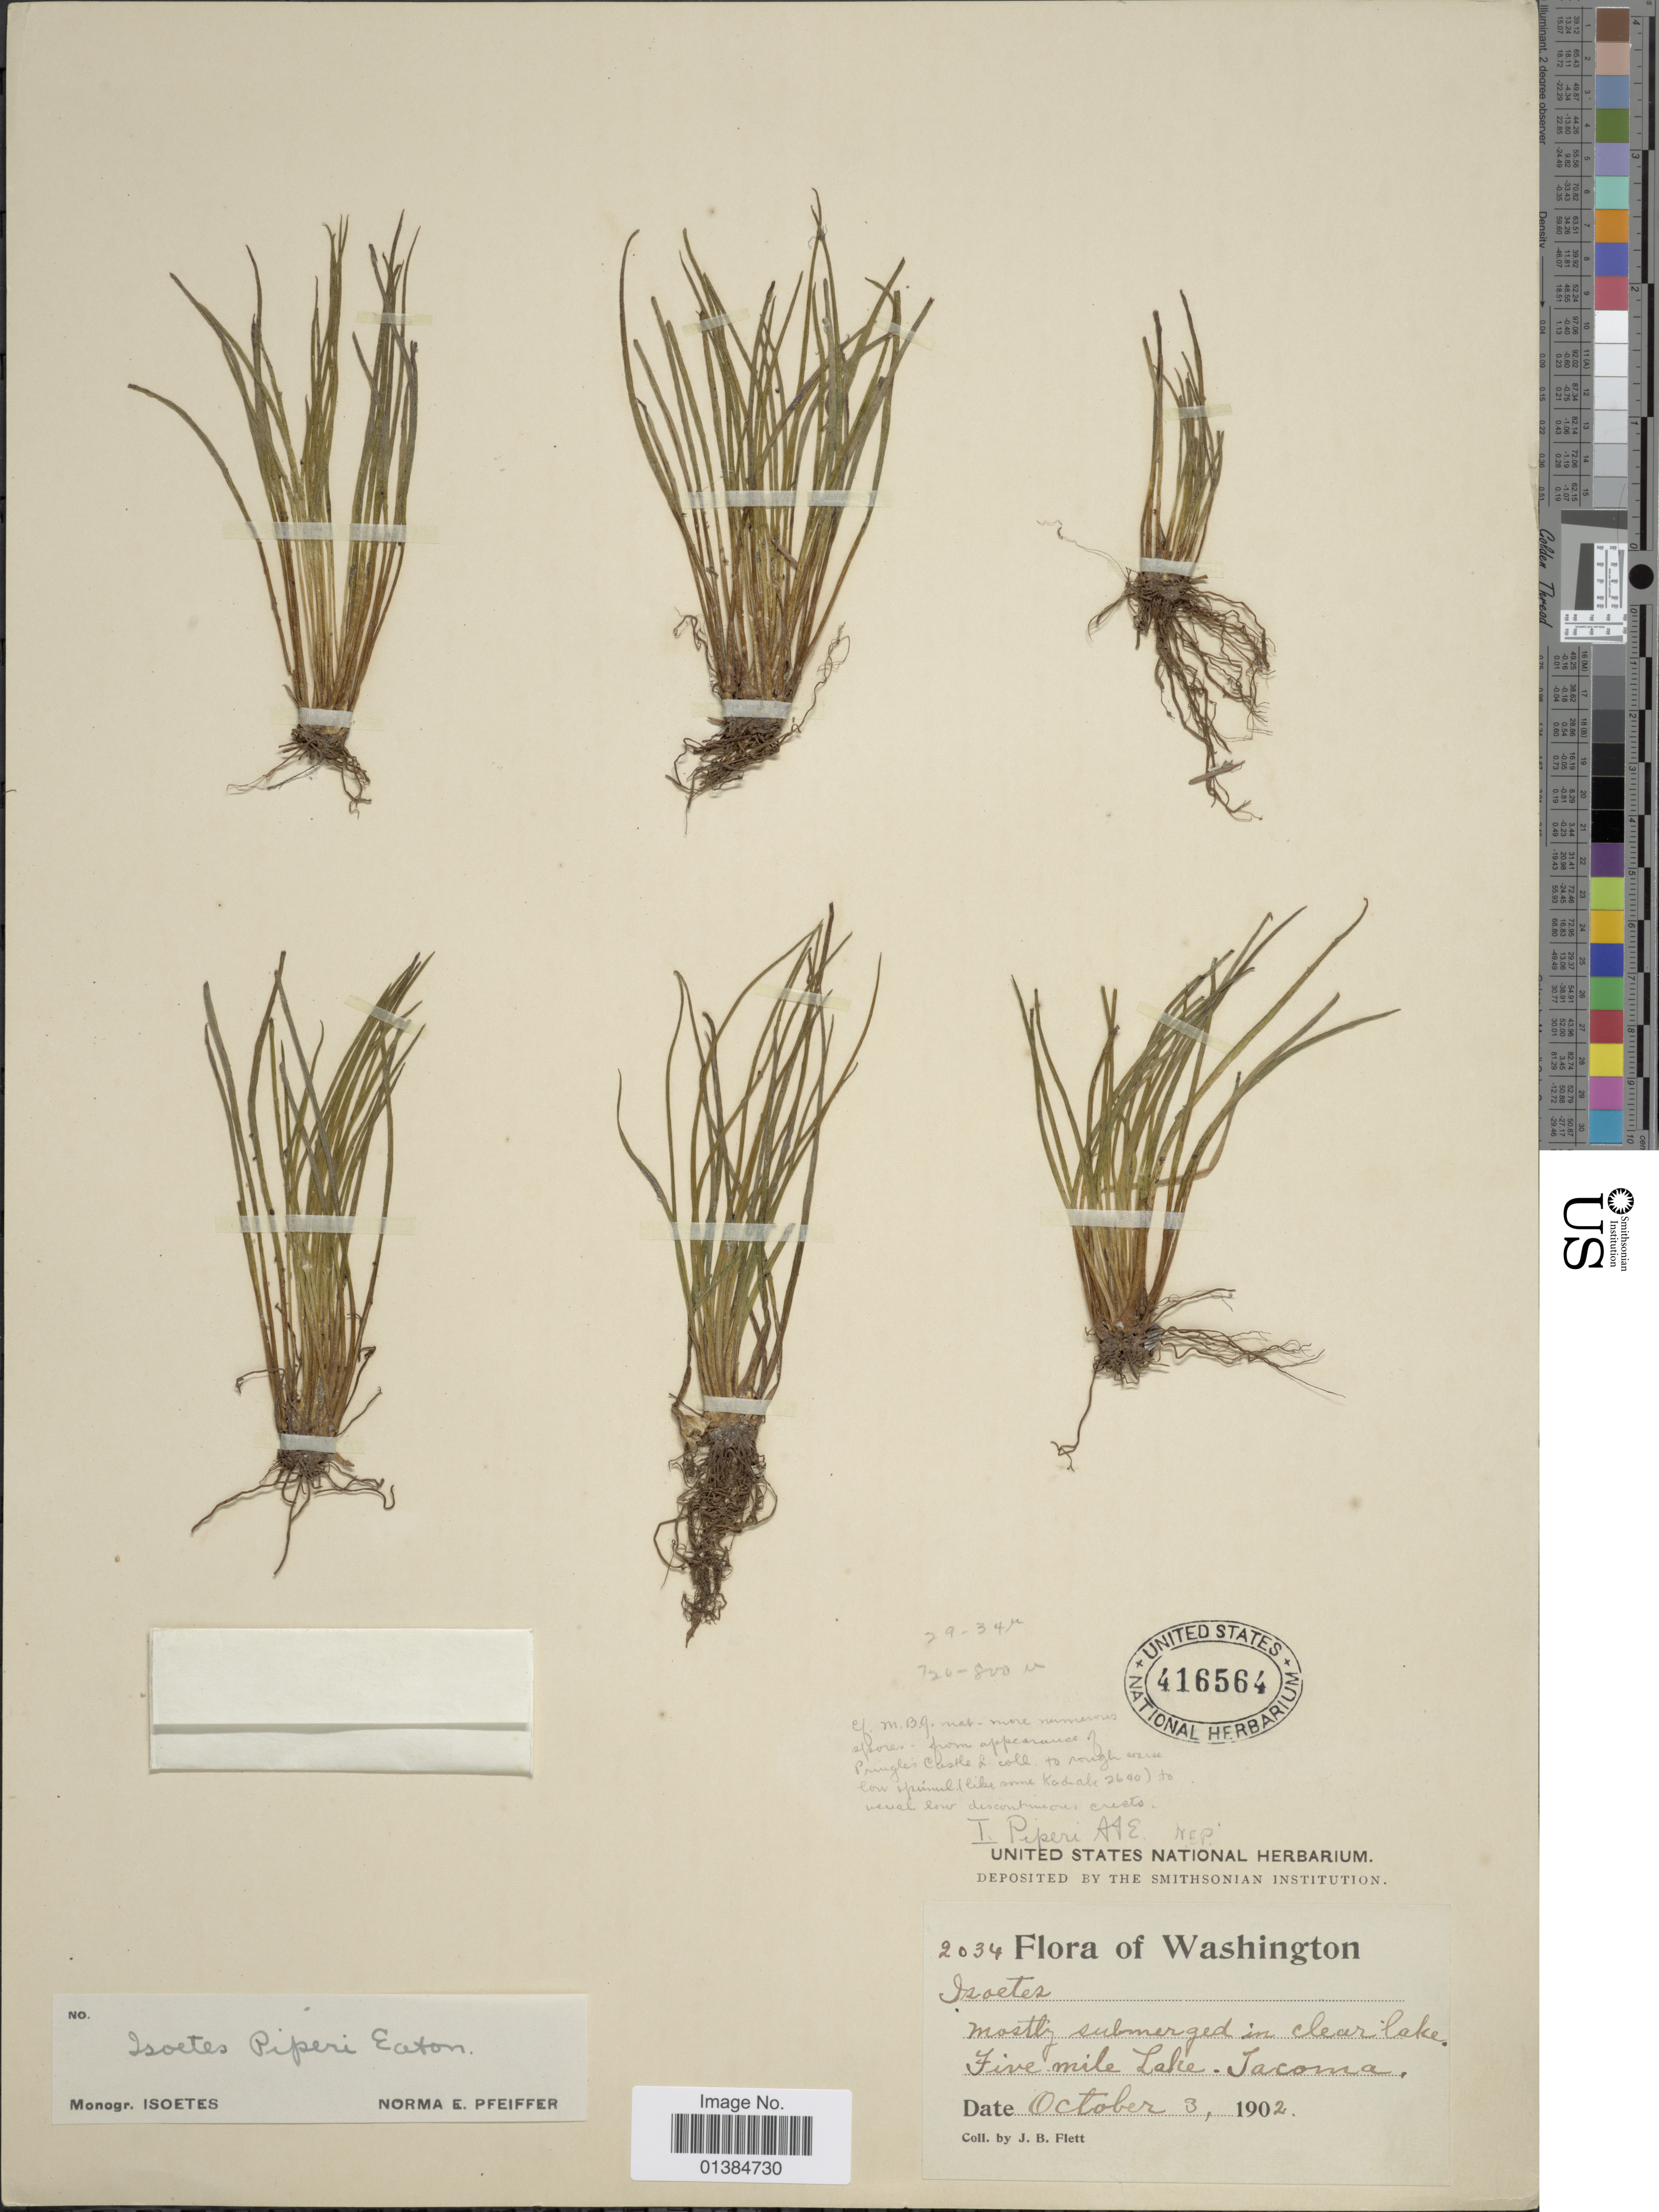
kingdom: Plantae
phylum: Tracheophyta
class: Lycopodiopsida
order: Isoetales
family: Isoetaceae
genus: Isoetes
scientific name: Isoetes piperi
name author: A.A. Eaton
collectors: J. Flett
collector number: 2034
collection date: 1902-10-03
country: United States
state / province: Washington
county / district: Pierce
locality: Five mile Lake. Tacoma.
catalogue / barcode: US 416564